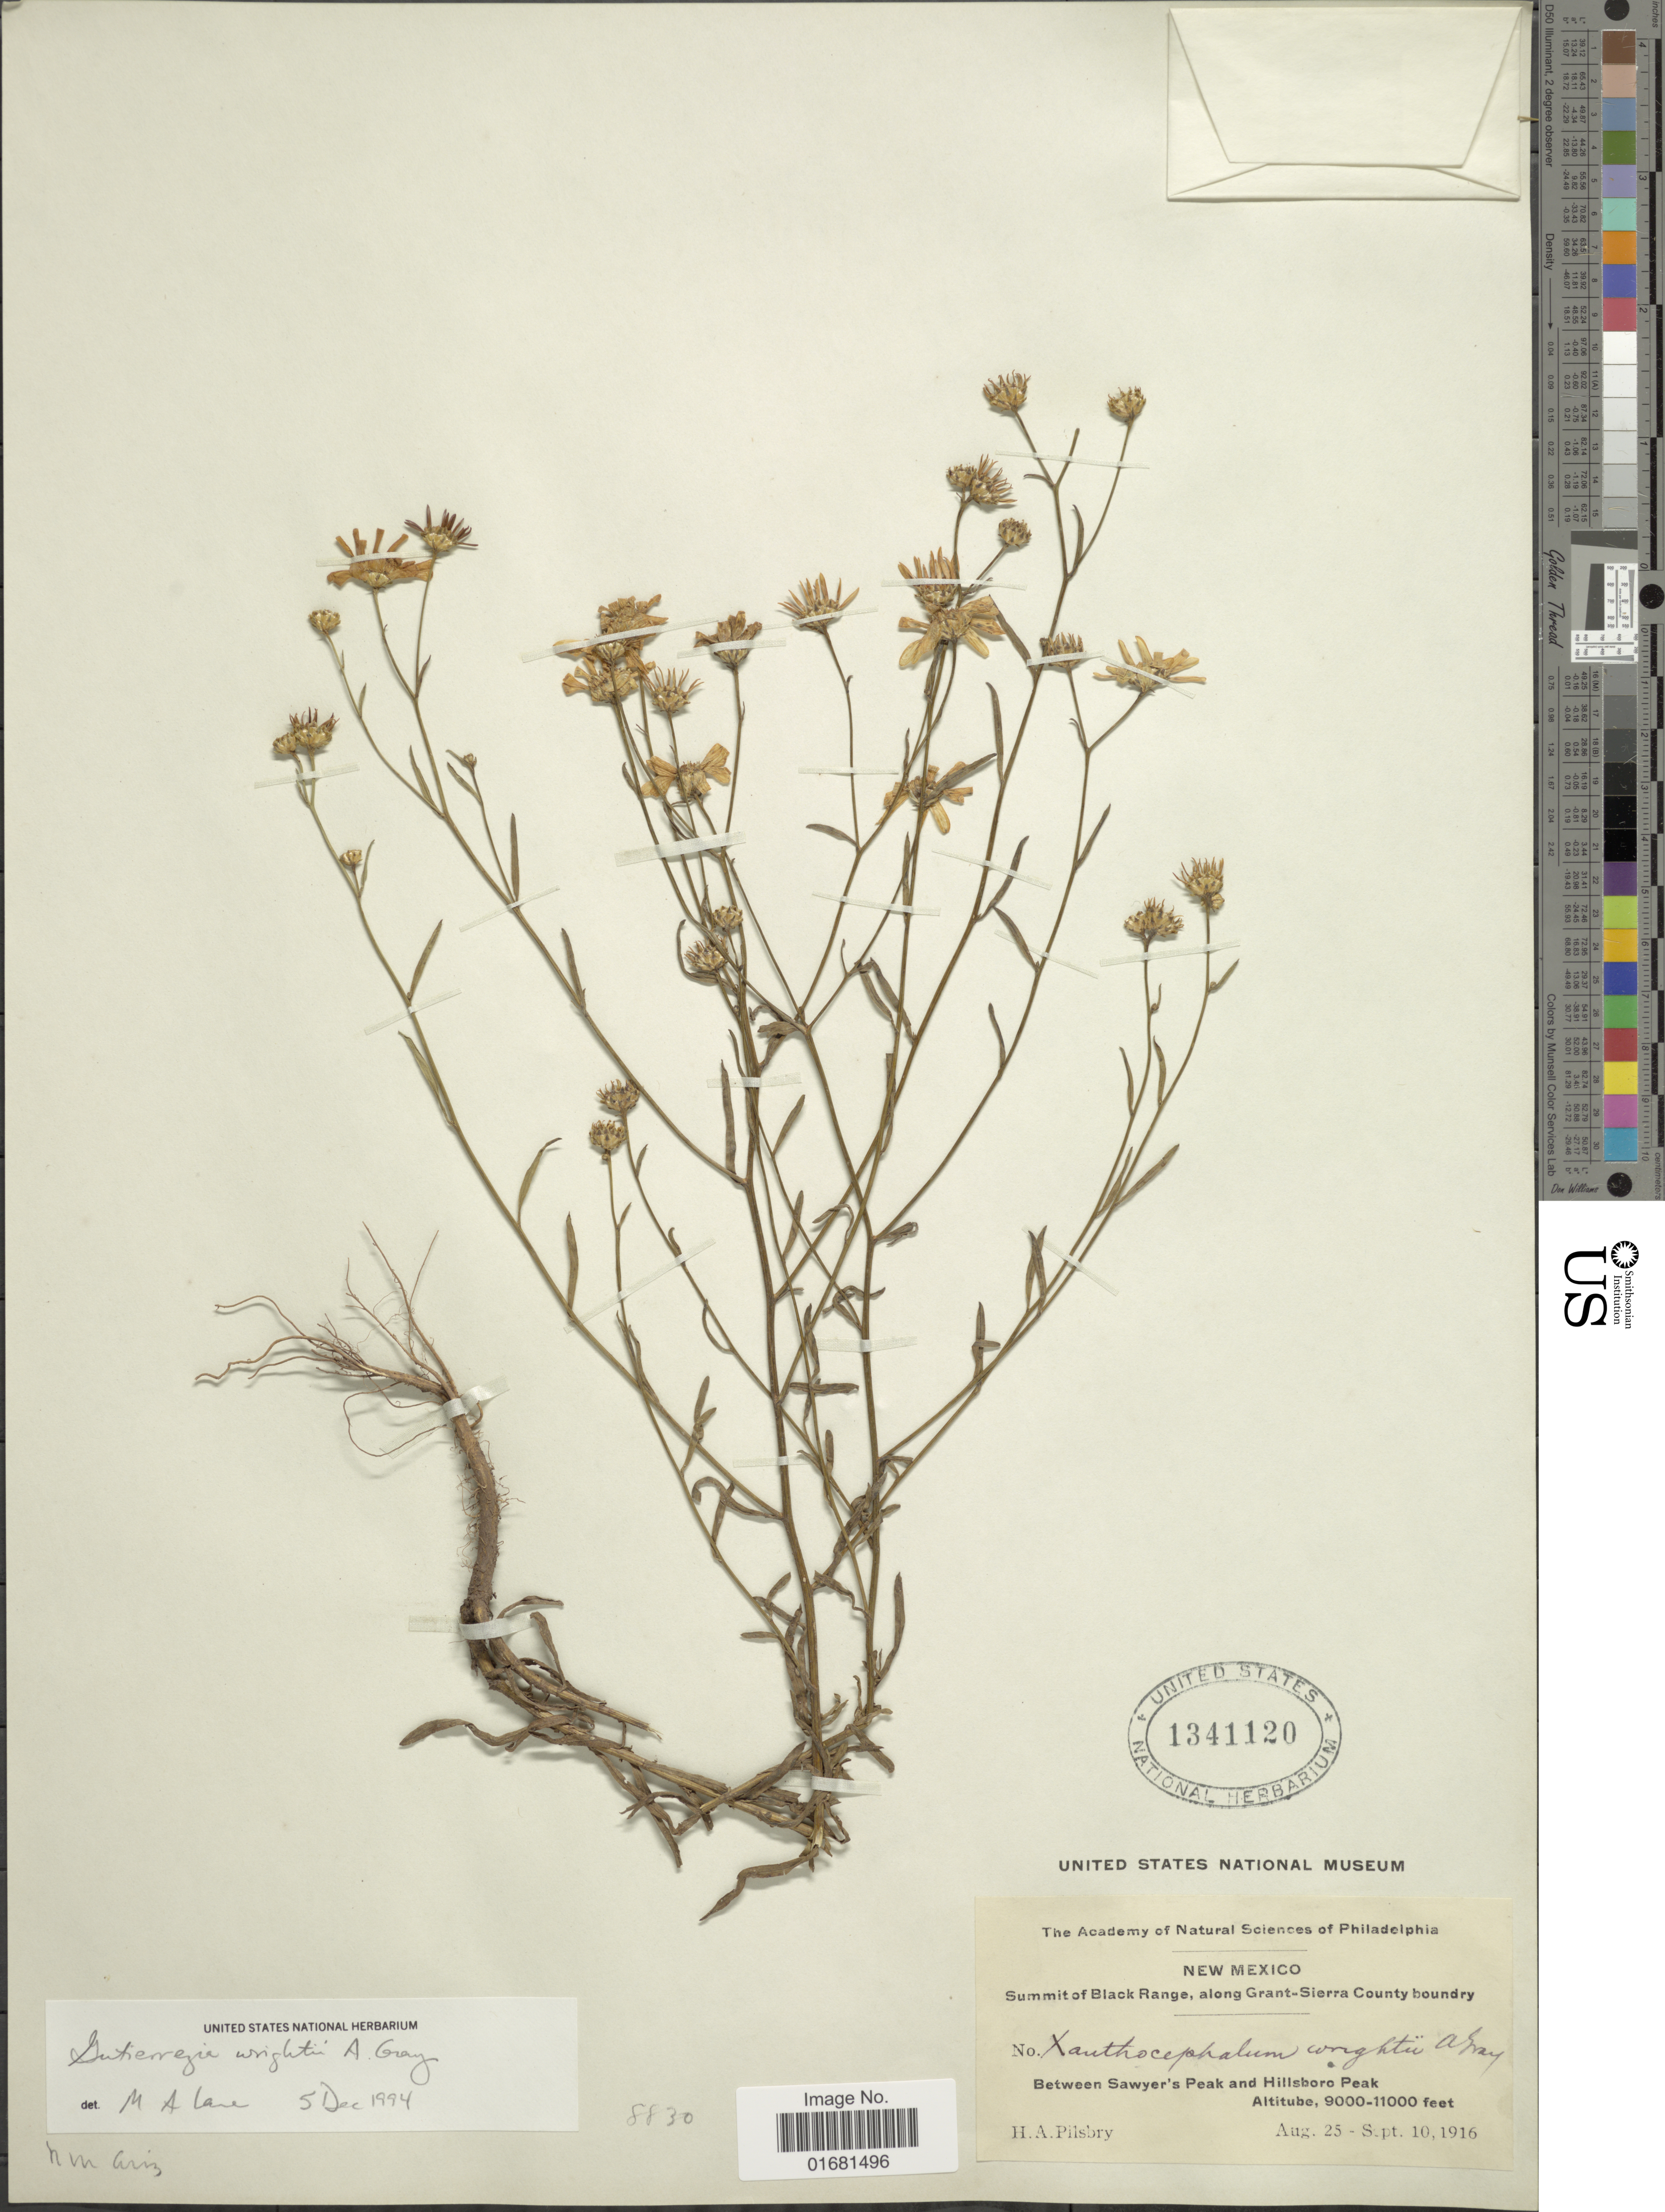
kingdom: Plantae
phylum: Tracheophyta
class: Magnoliopsida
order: Asterales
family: Asteraceae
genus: Gutierrezia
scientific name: Gutierrezia wrightii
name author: A. Gray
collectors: H. Pilsbry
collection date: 1916-08-25/1916-09-10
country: United States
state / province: New Mexico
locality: New Mexico. Beteen Sawyer's Peak and Hillsboro Peak. Summit of Black Range, along Grant-Sierra County boundary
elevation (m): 2743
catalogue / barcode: US 1341120